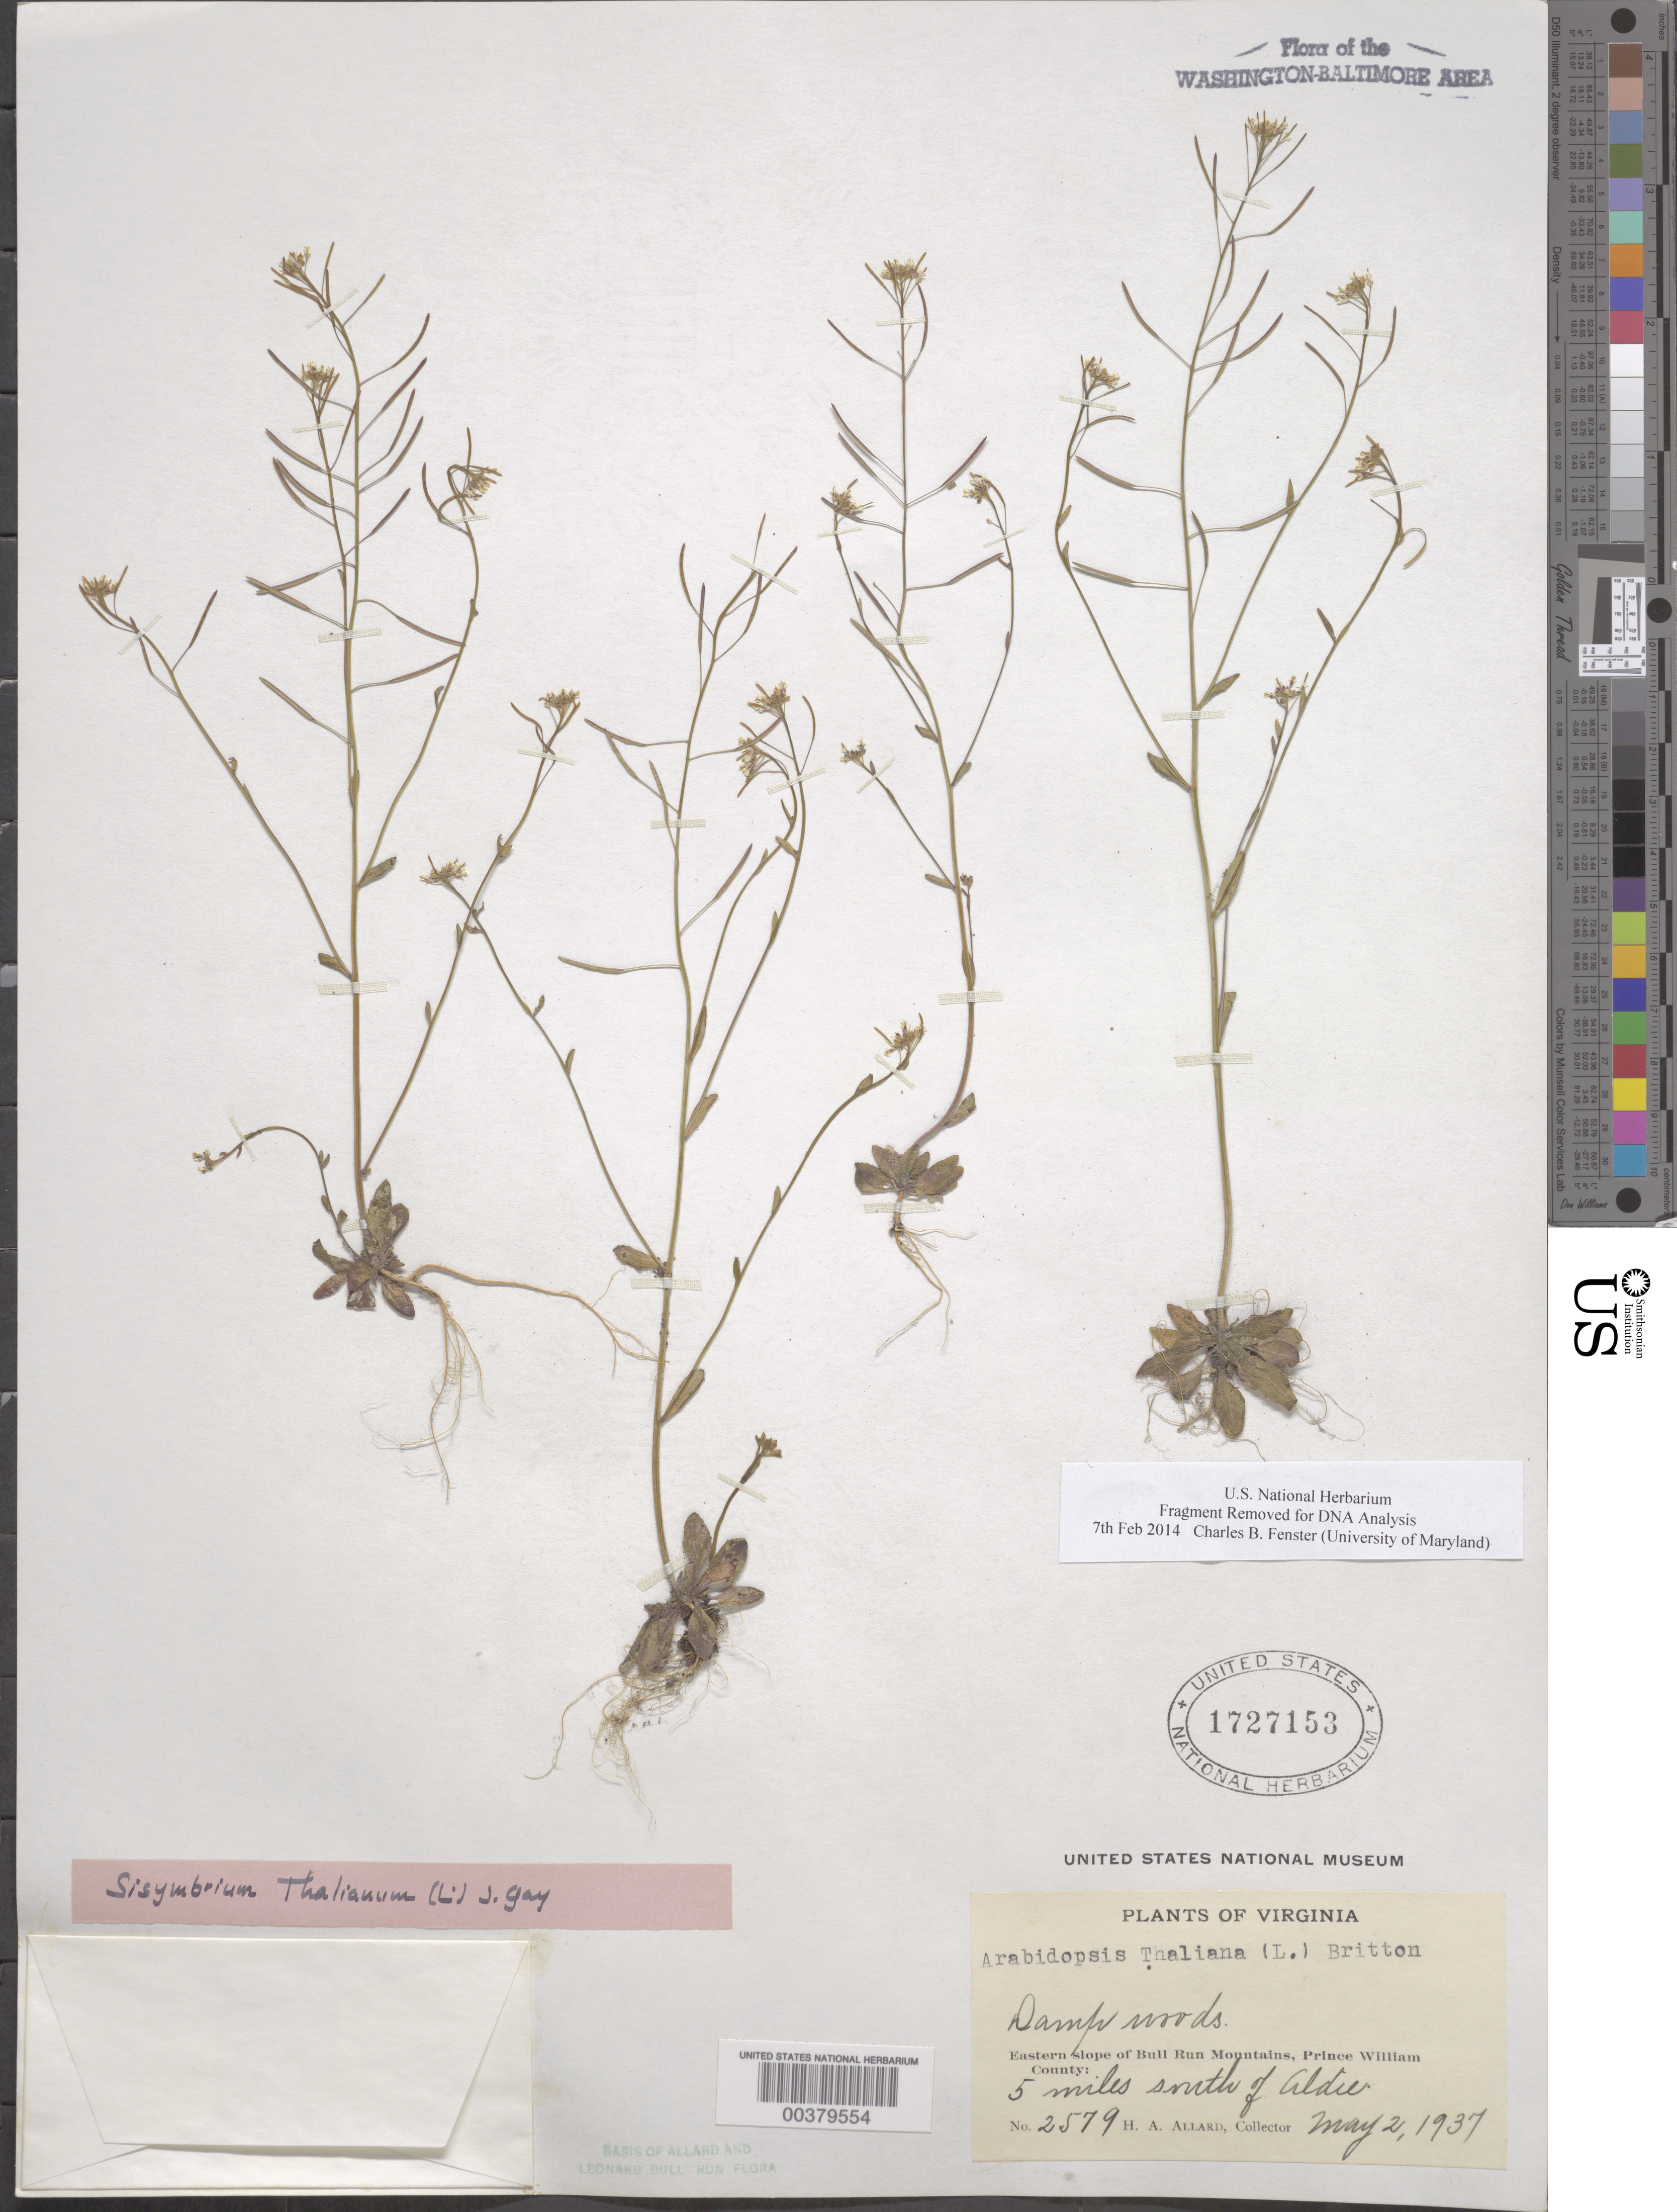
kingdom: Plantae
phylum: Tracheophyta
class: Magnoliopsida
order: Brassicales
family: Brassicaceae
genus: Arabidopsis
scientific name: Arabidopsis thaliana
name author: (L.) Heynh.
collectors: H. A. Allard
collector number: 2579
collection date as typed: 02 May 1937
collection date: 1937-05-02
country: United States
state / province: Virginia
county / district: Prince William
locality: South of Aldie, E slope of Bull Run Mts. Bull Run Mts.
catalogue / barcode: US 1727153